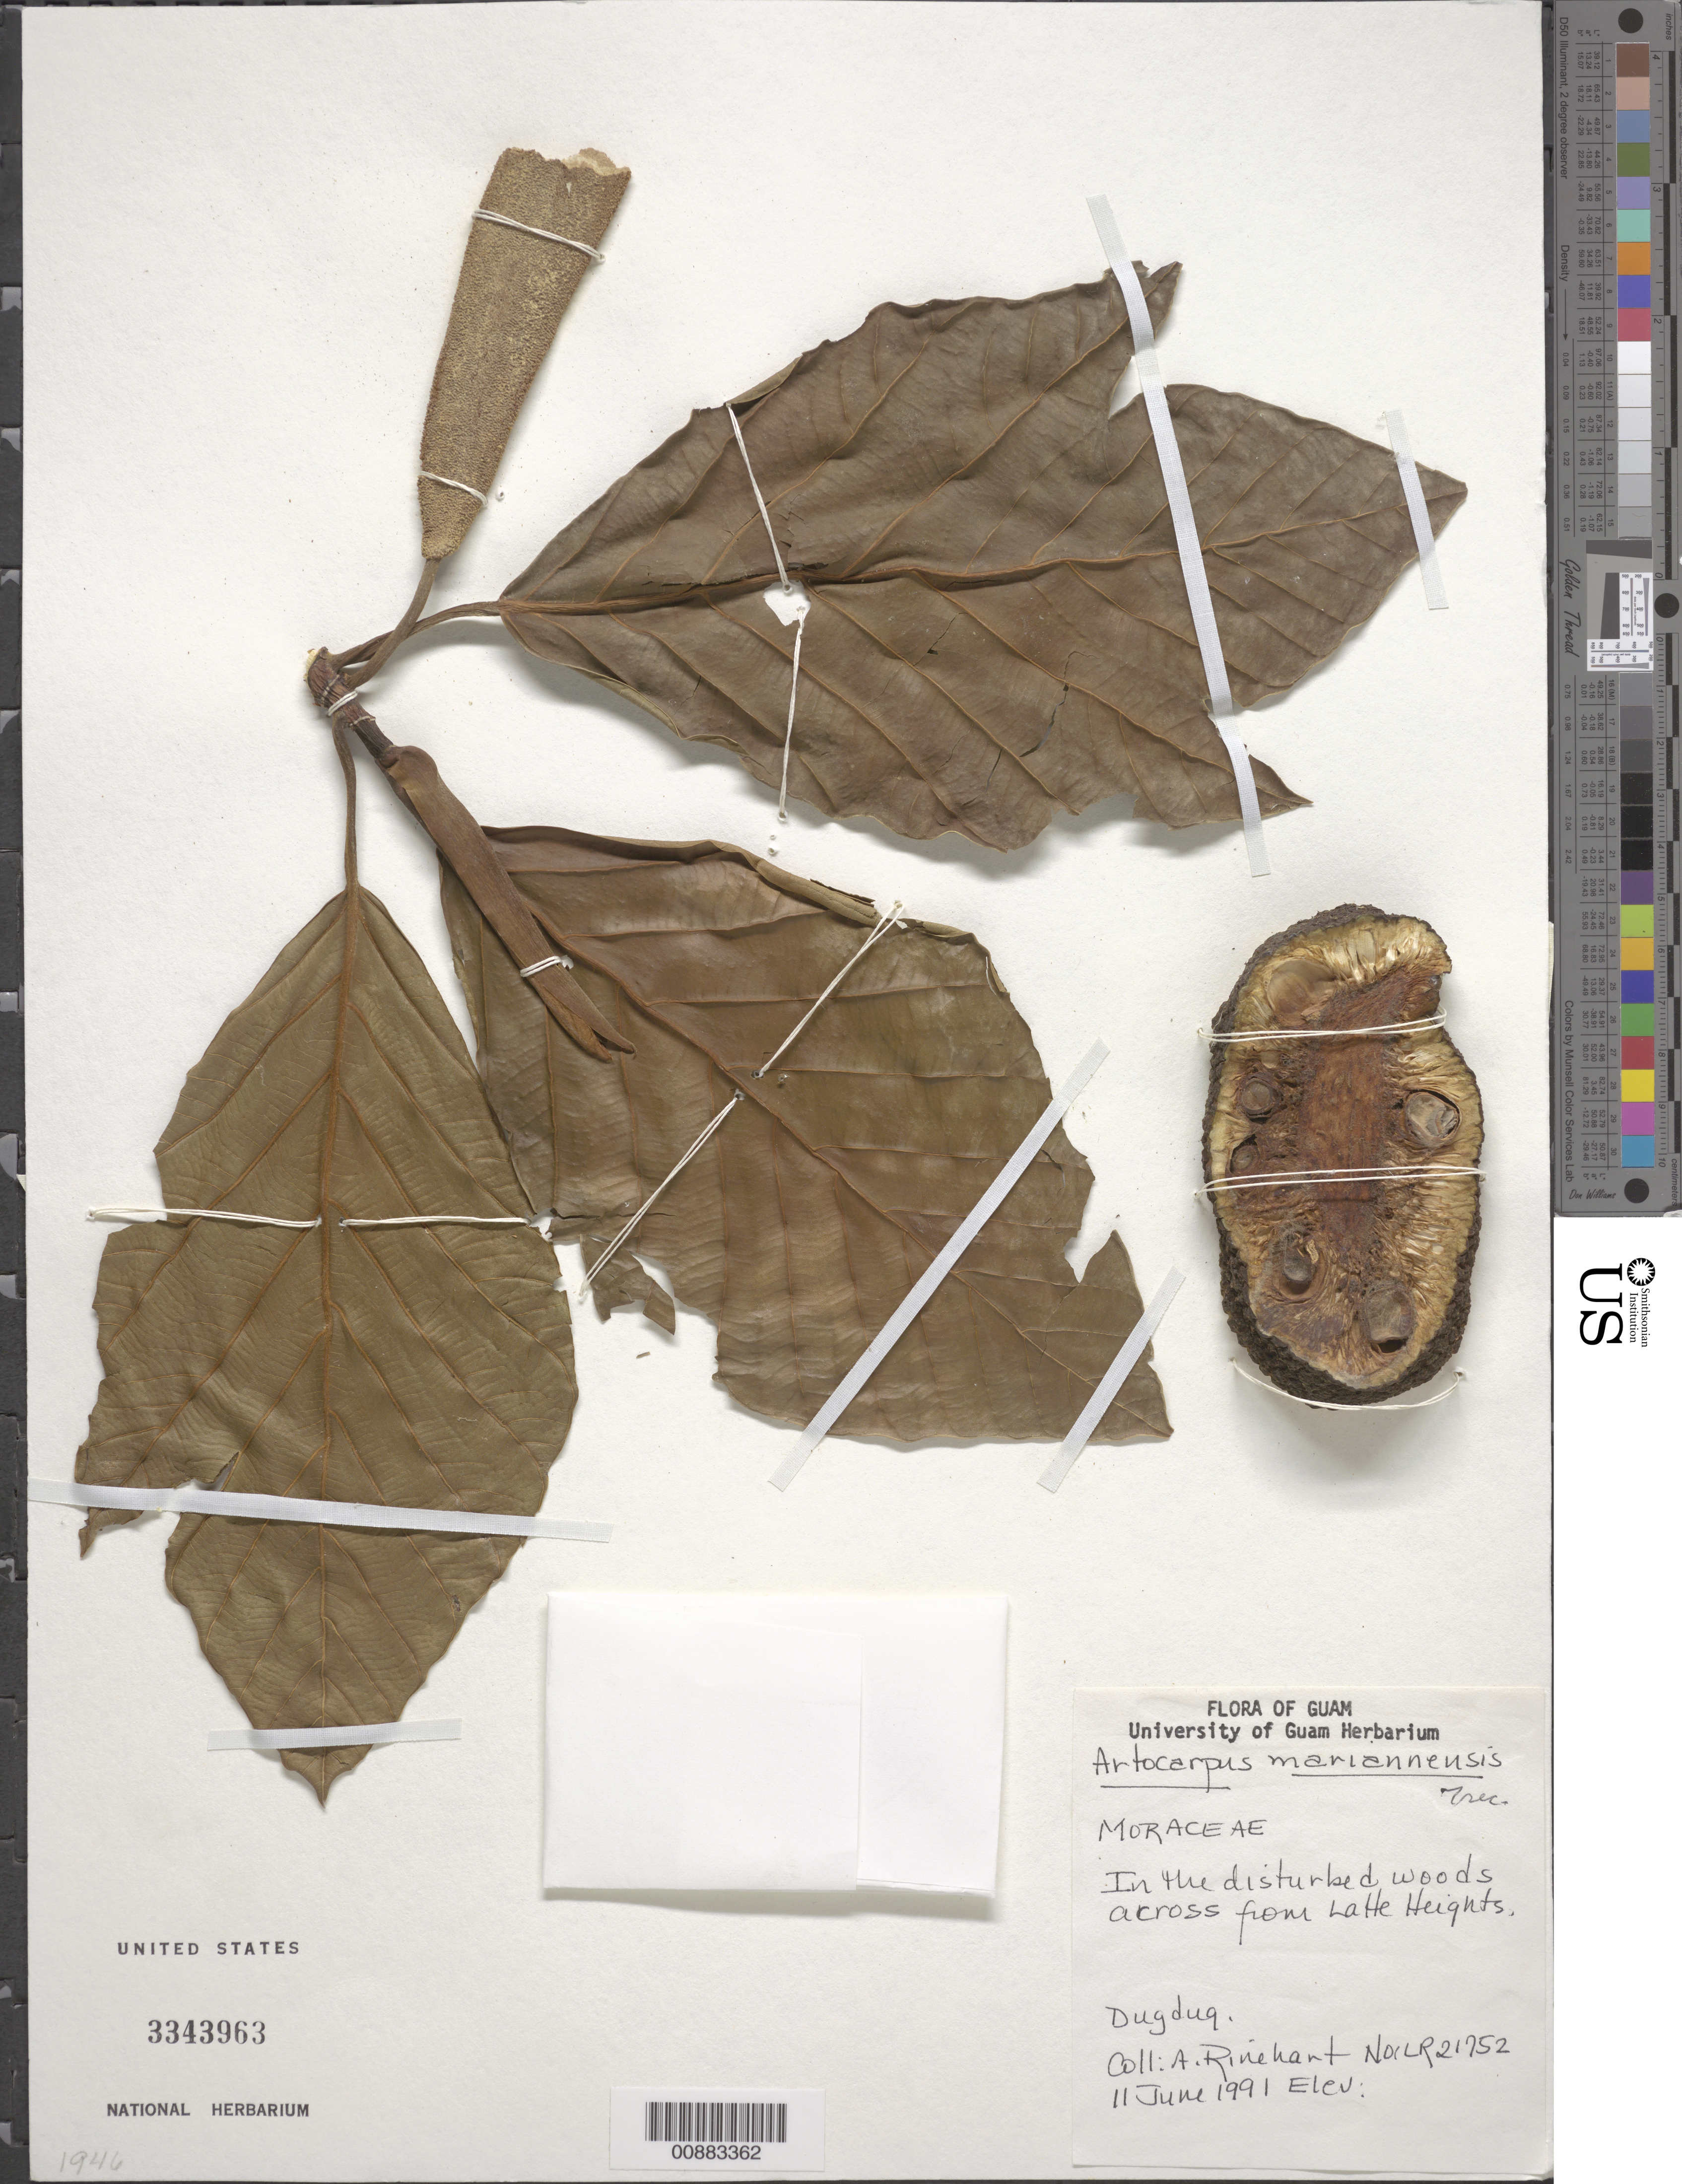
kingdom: Plantae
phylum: Tracheophyta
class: Magnoliopsida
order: Rosales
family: Moraceae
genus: Artocarpus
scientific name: Artocarpus mariannensis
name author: Trécul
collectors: A. Rinehart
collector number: LR 21752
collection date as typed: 11 Jun 1991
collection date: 1991-06-11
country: Guam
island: Guam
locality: Guam.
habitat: In the disturbed woods across from Latte Heights.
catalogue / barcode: US 3343963